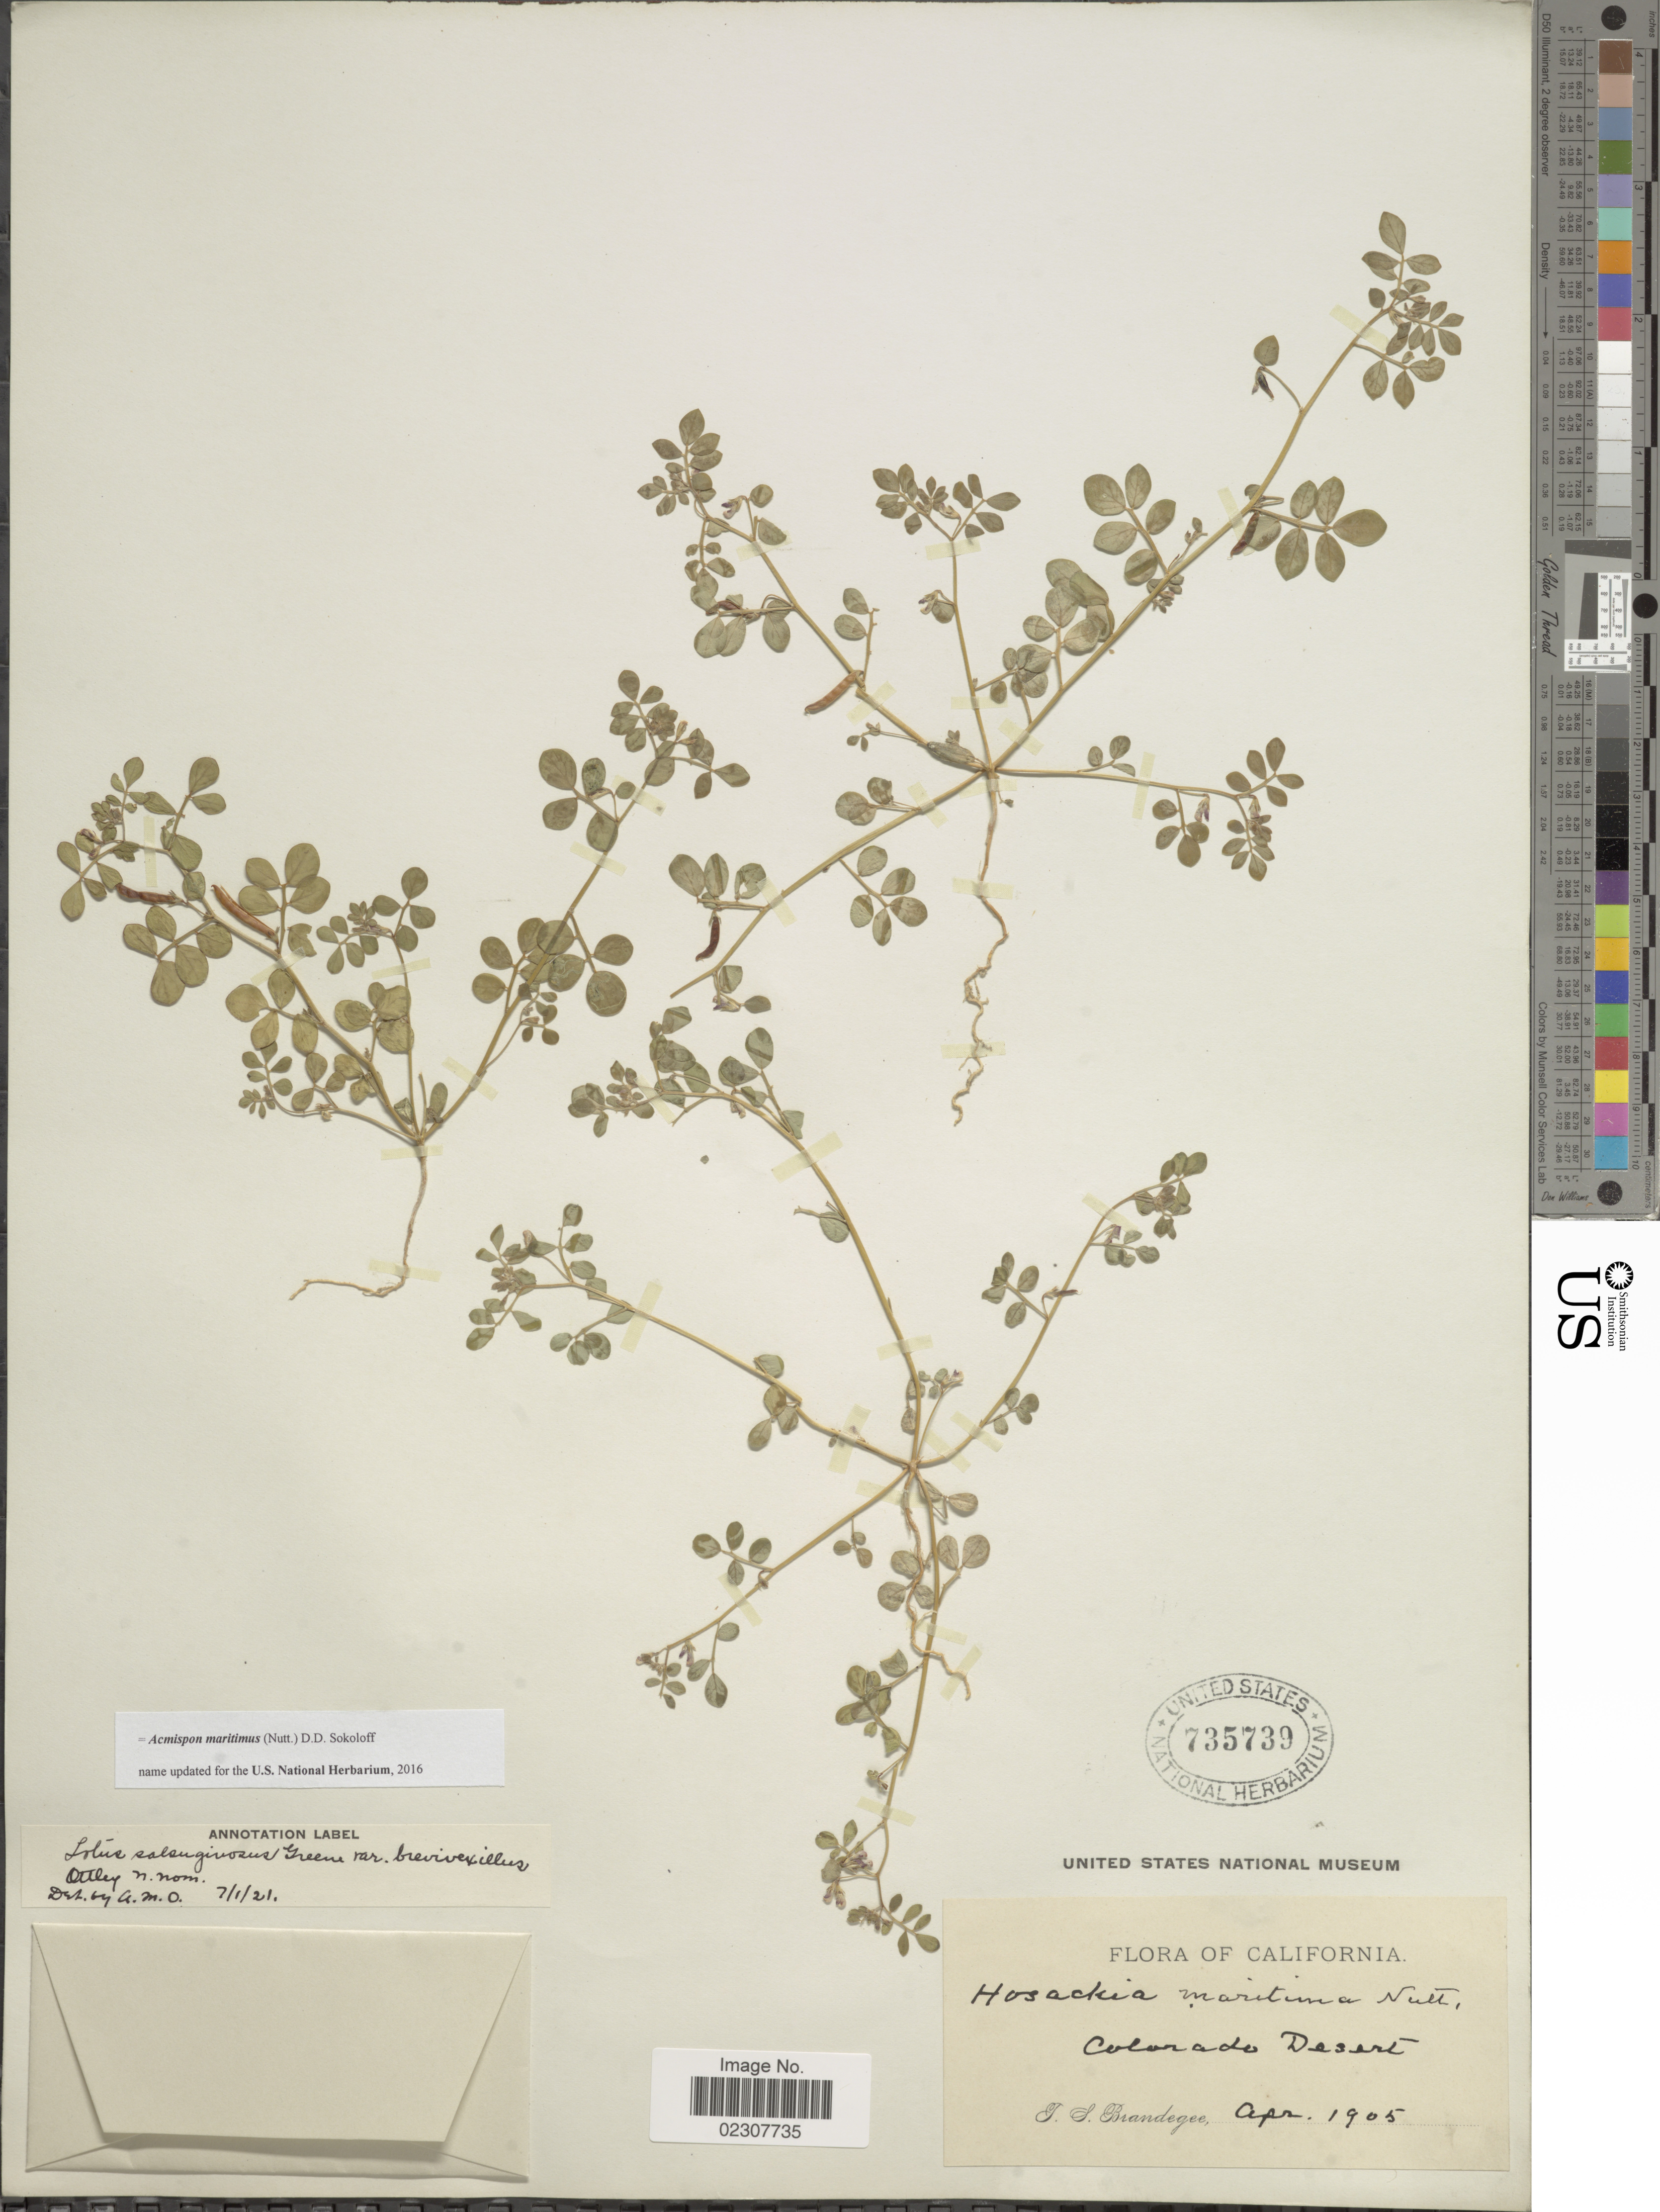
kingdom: Plantae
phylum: Tracheophyta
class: Magnoliopsida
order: Fabales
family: Fabaceae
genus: Acmispon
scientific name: Acmispon maritimus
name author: (Nutt.) D.D. Sokoloff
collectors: T. S. Brandegee (herbarium)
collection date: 1905-04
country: United States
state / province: California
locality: Colorado Desert.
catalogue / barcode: US 735739